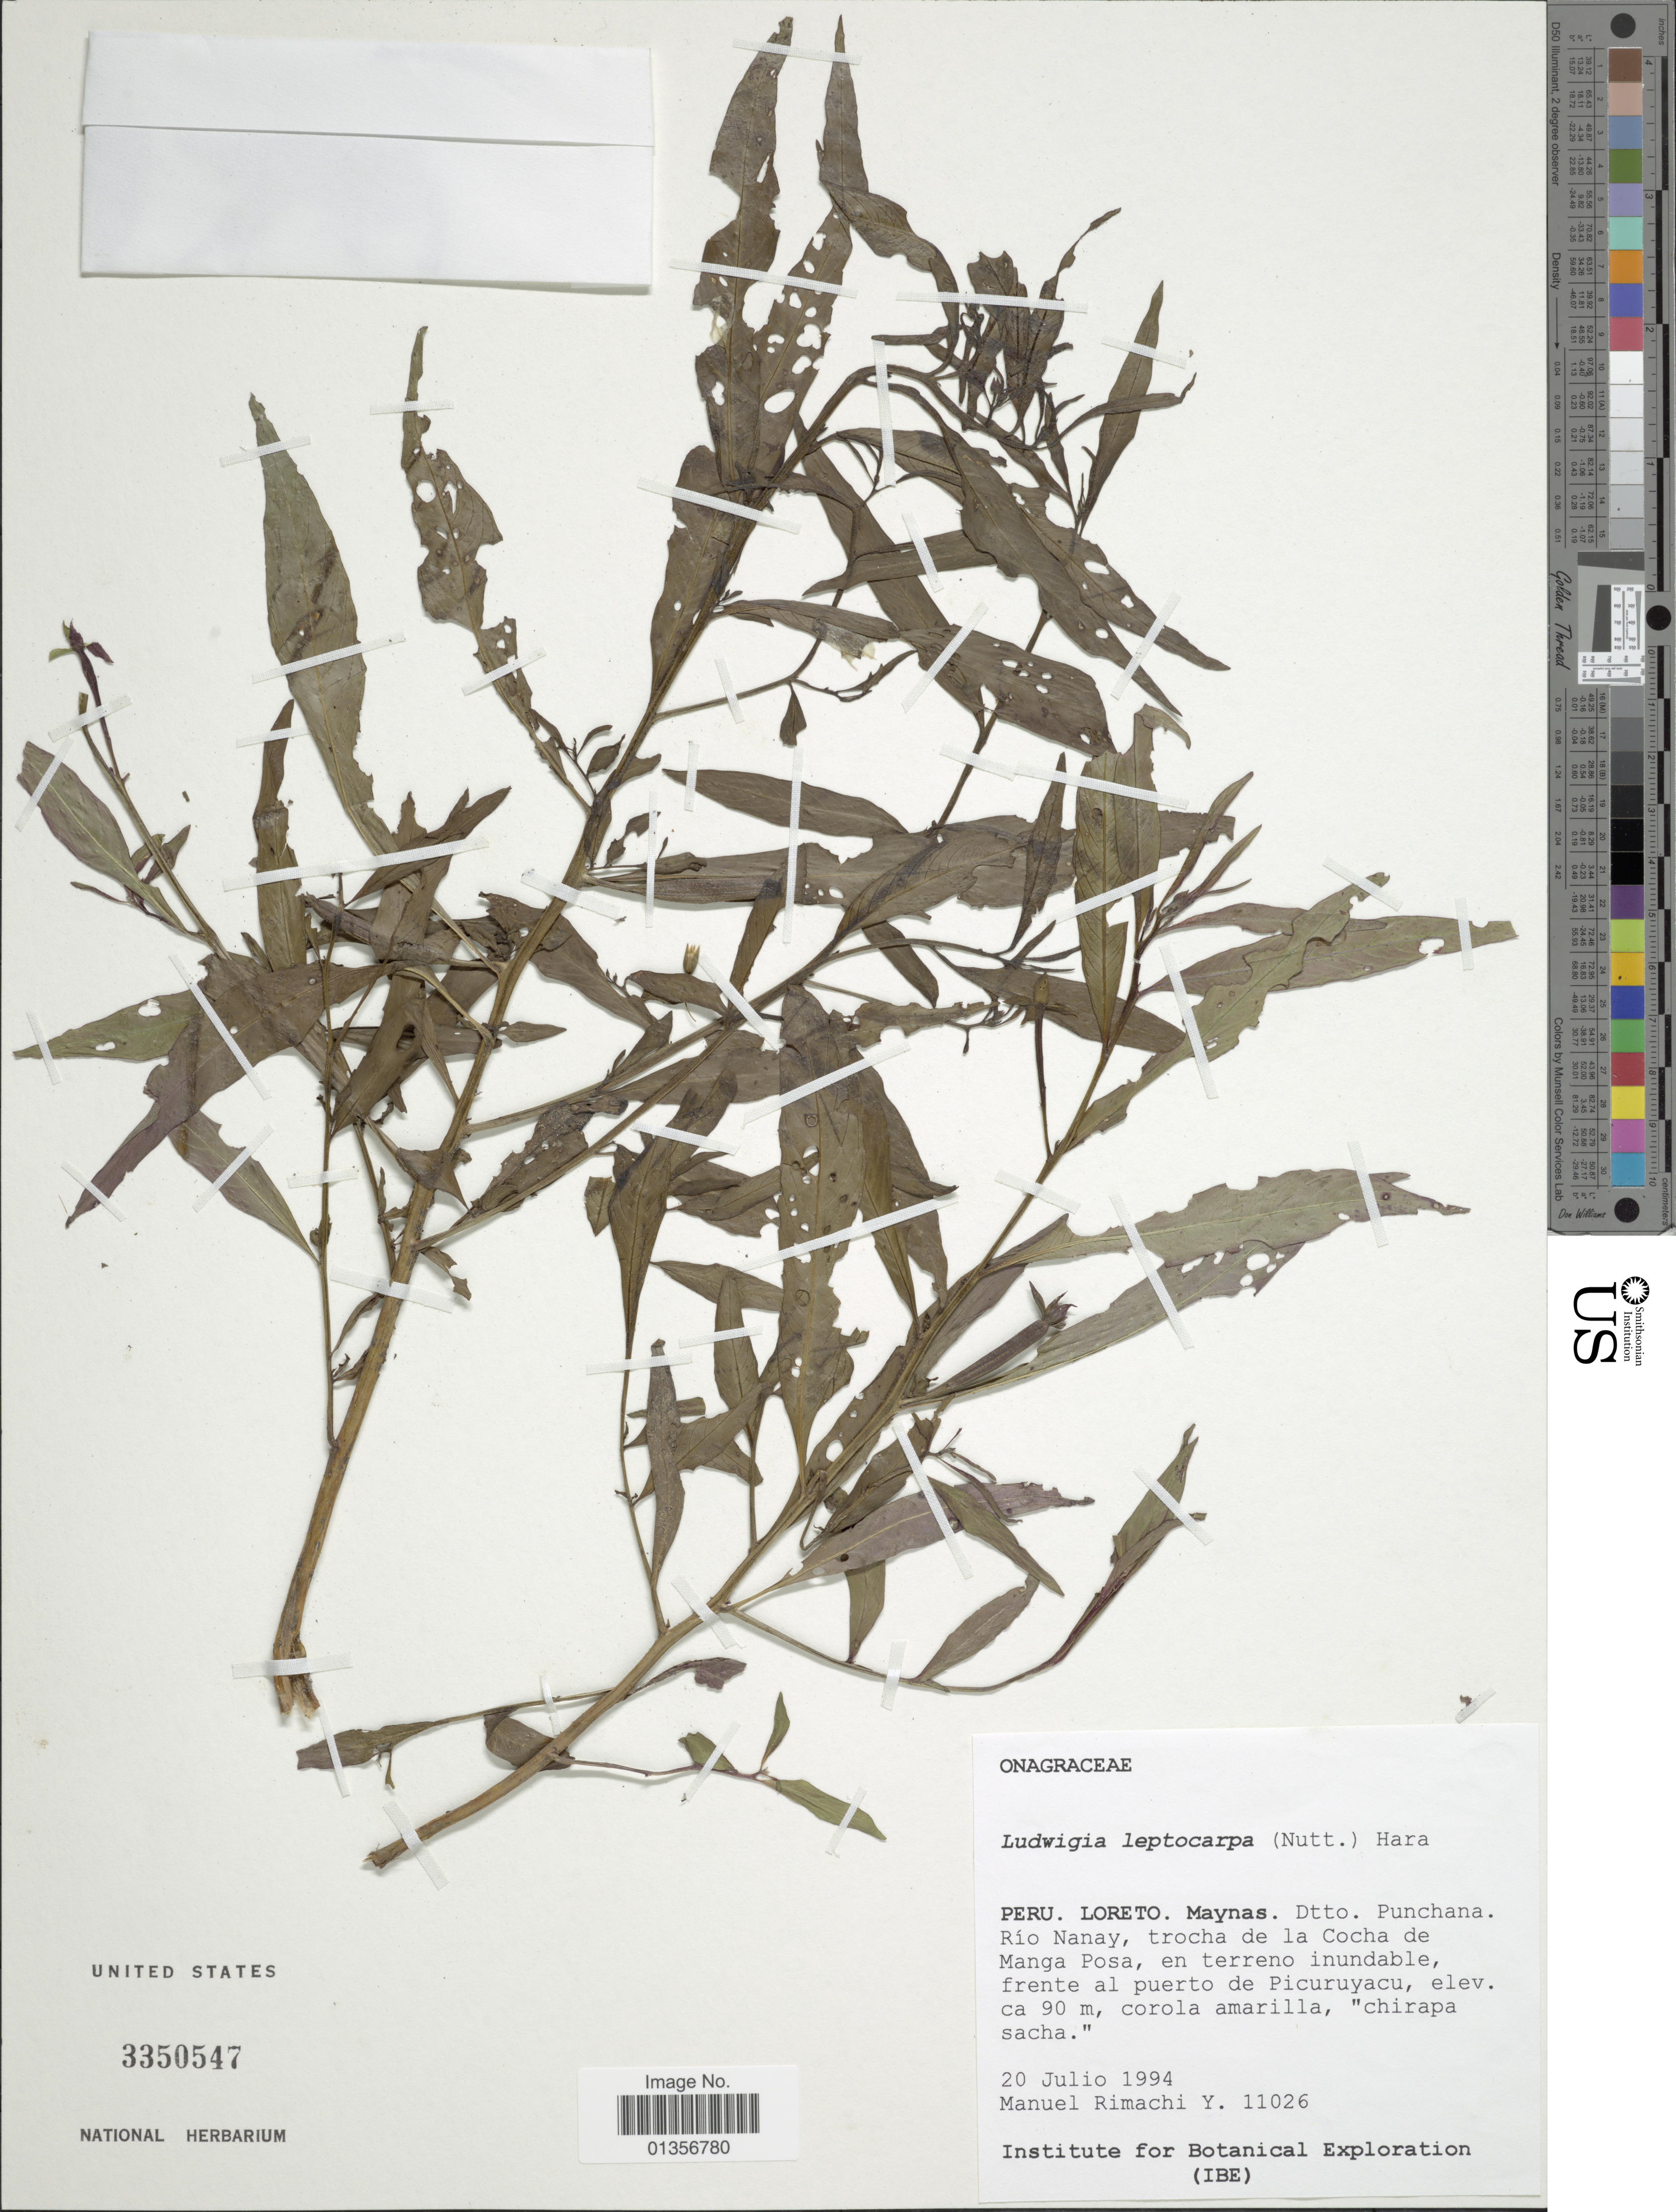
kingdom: Plantae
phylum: Tracheophyta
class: Magnoliopsida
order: Myrtales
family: Onagraceae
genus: Ludwigia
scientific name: Ludwigia leptocarpa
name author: (Nutt.) H. Hara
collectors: M. Rimachi Y.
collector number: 11026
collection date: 1994-07-20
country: Peru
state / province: Loreto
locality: Maynas. Dtto. Punchana. Río Nanay, trocha de la Cocha de Manga Posa, en terreno inundable, frente al puerto de Picuruyacu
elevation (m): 90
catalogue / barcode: US 3350547